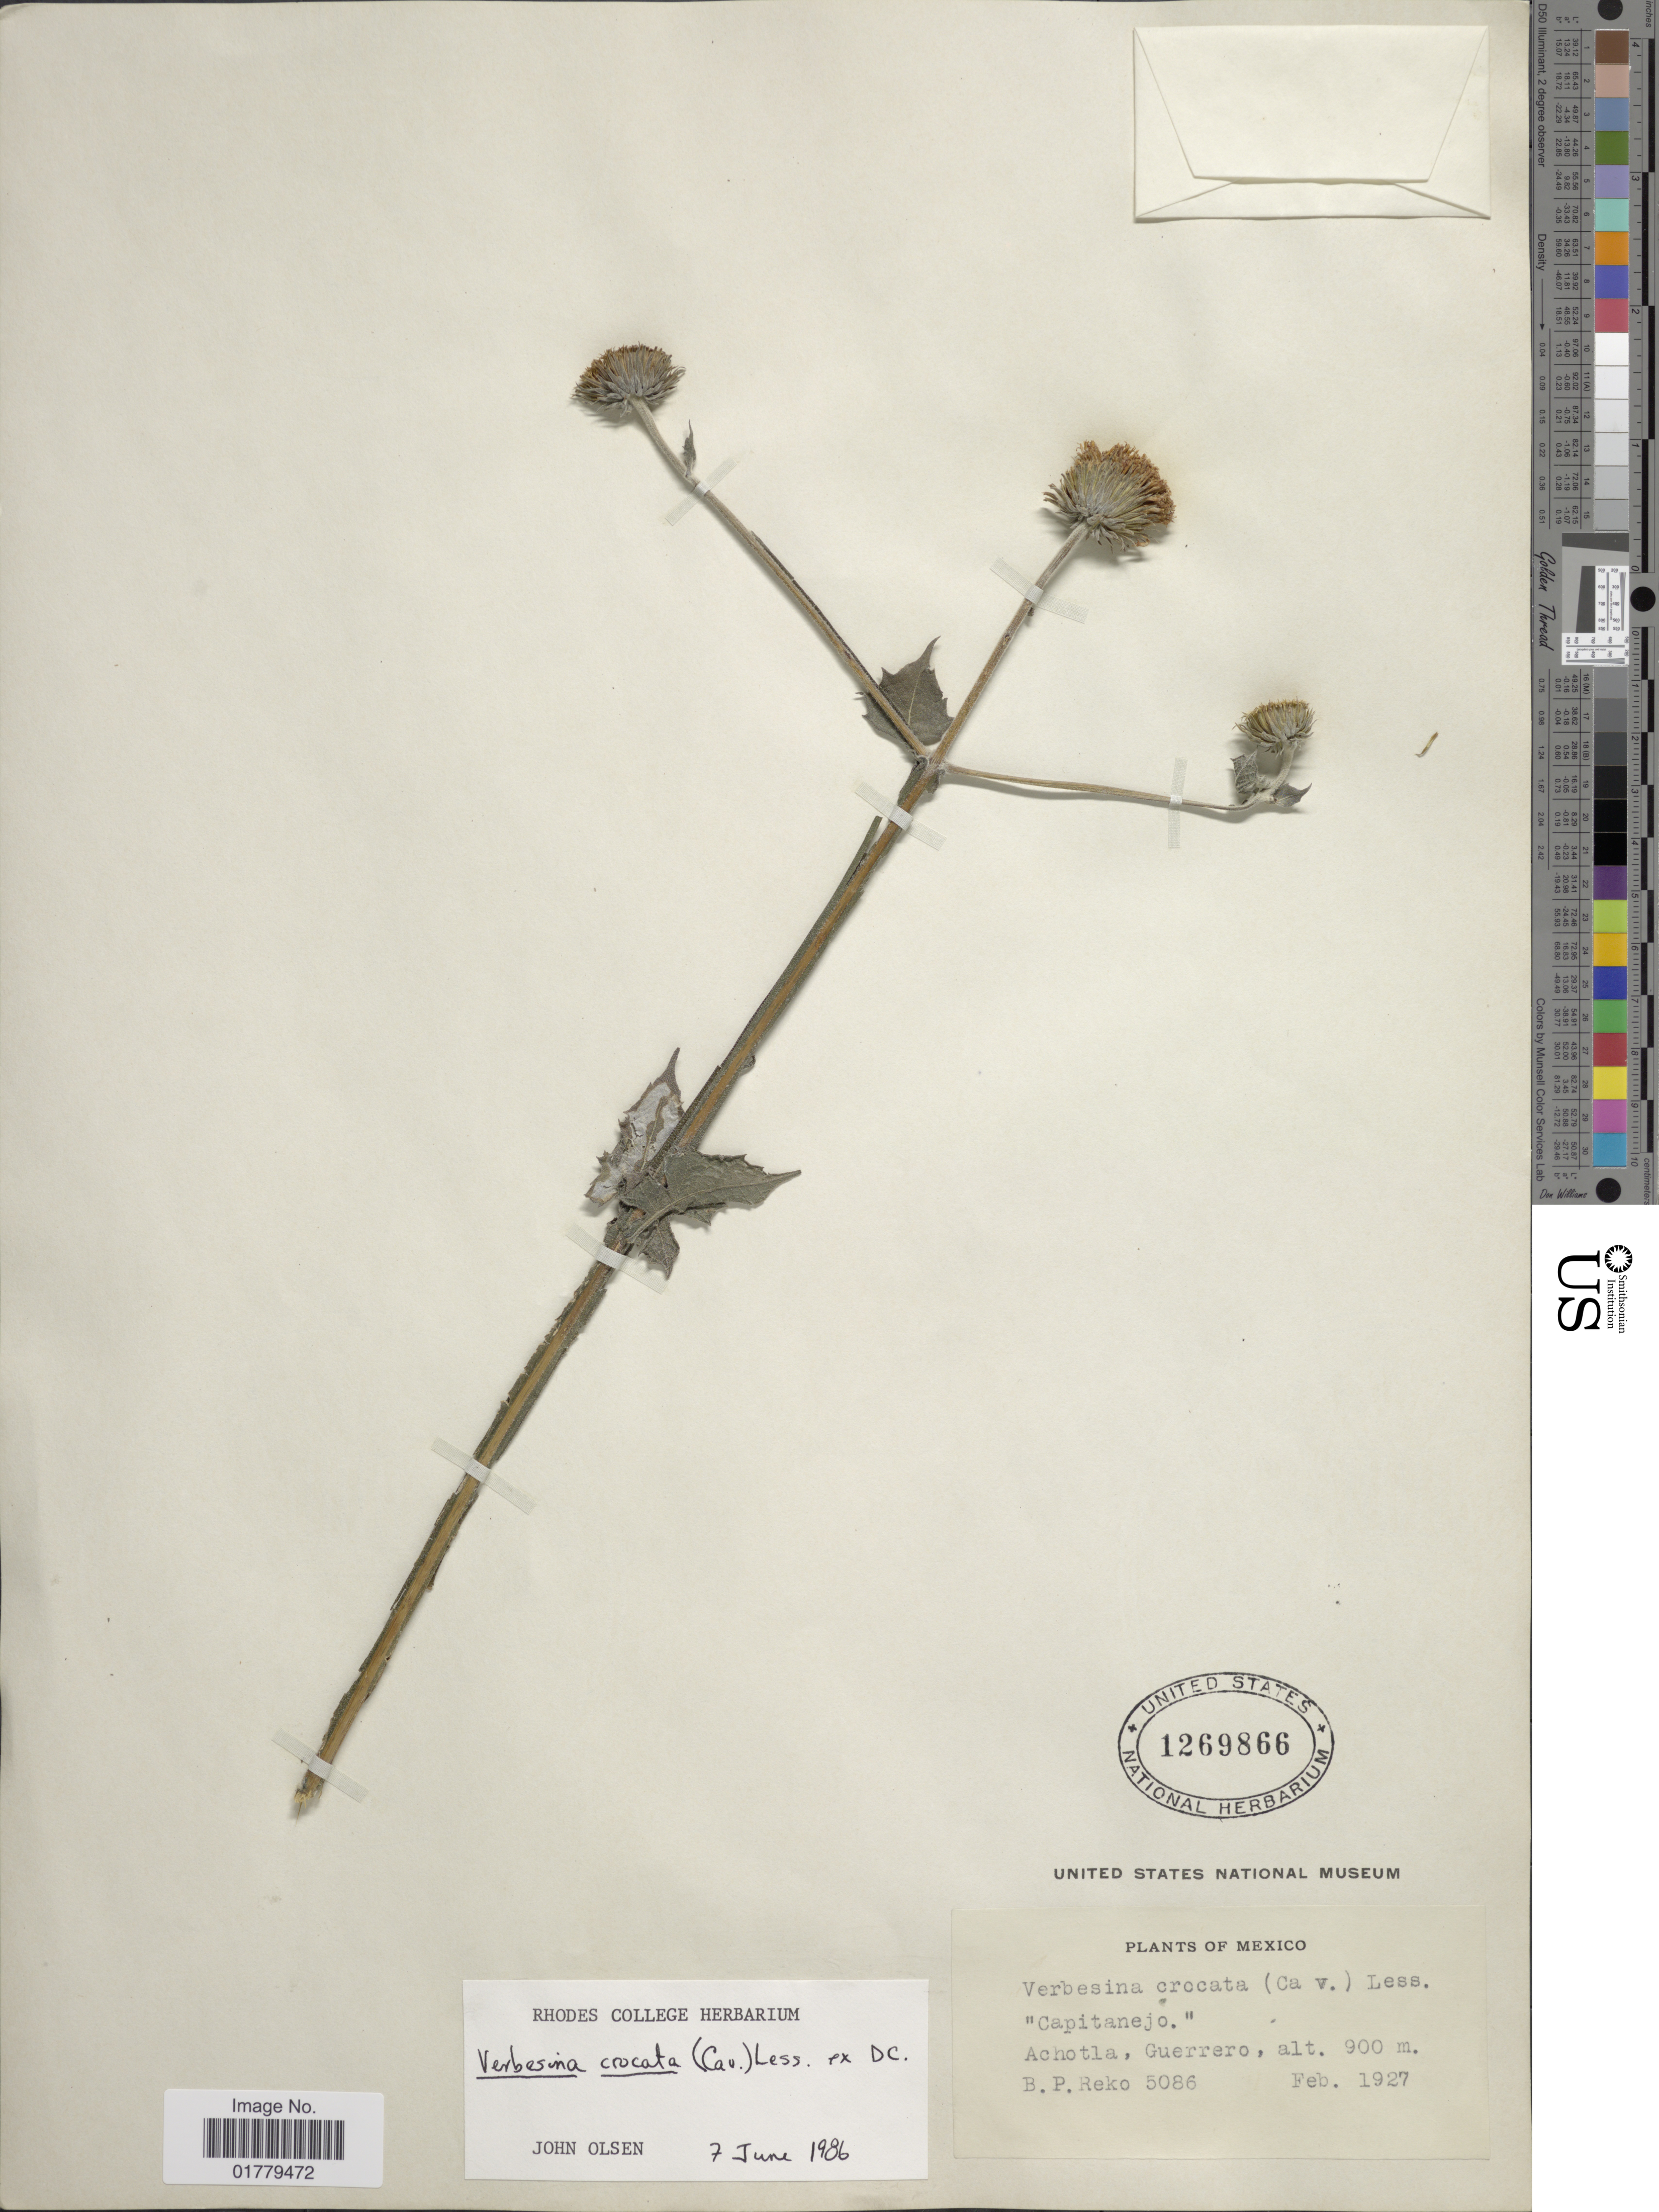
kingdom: Plantae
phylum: Tracheophyta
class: Magnoliopsida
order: Asterales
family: Asteraceae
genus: Verbesina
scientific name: Verbesina crocata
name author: (Cav.) Less.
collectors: B. P. Reko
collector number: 5086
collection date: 1927-02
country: Mexico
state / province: Guerrero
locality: Achotla, Huerrero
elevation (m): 900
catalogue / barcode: US 1269866